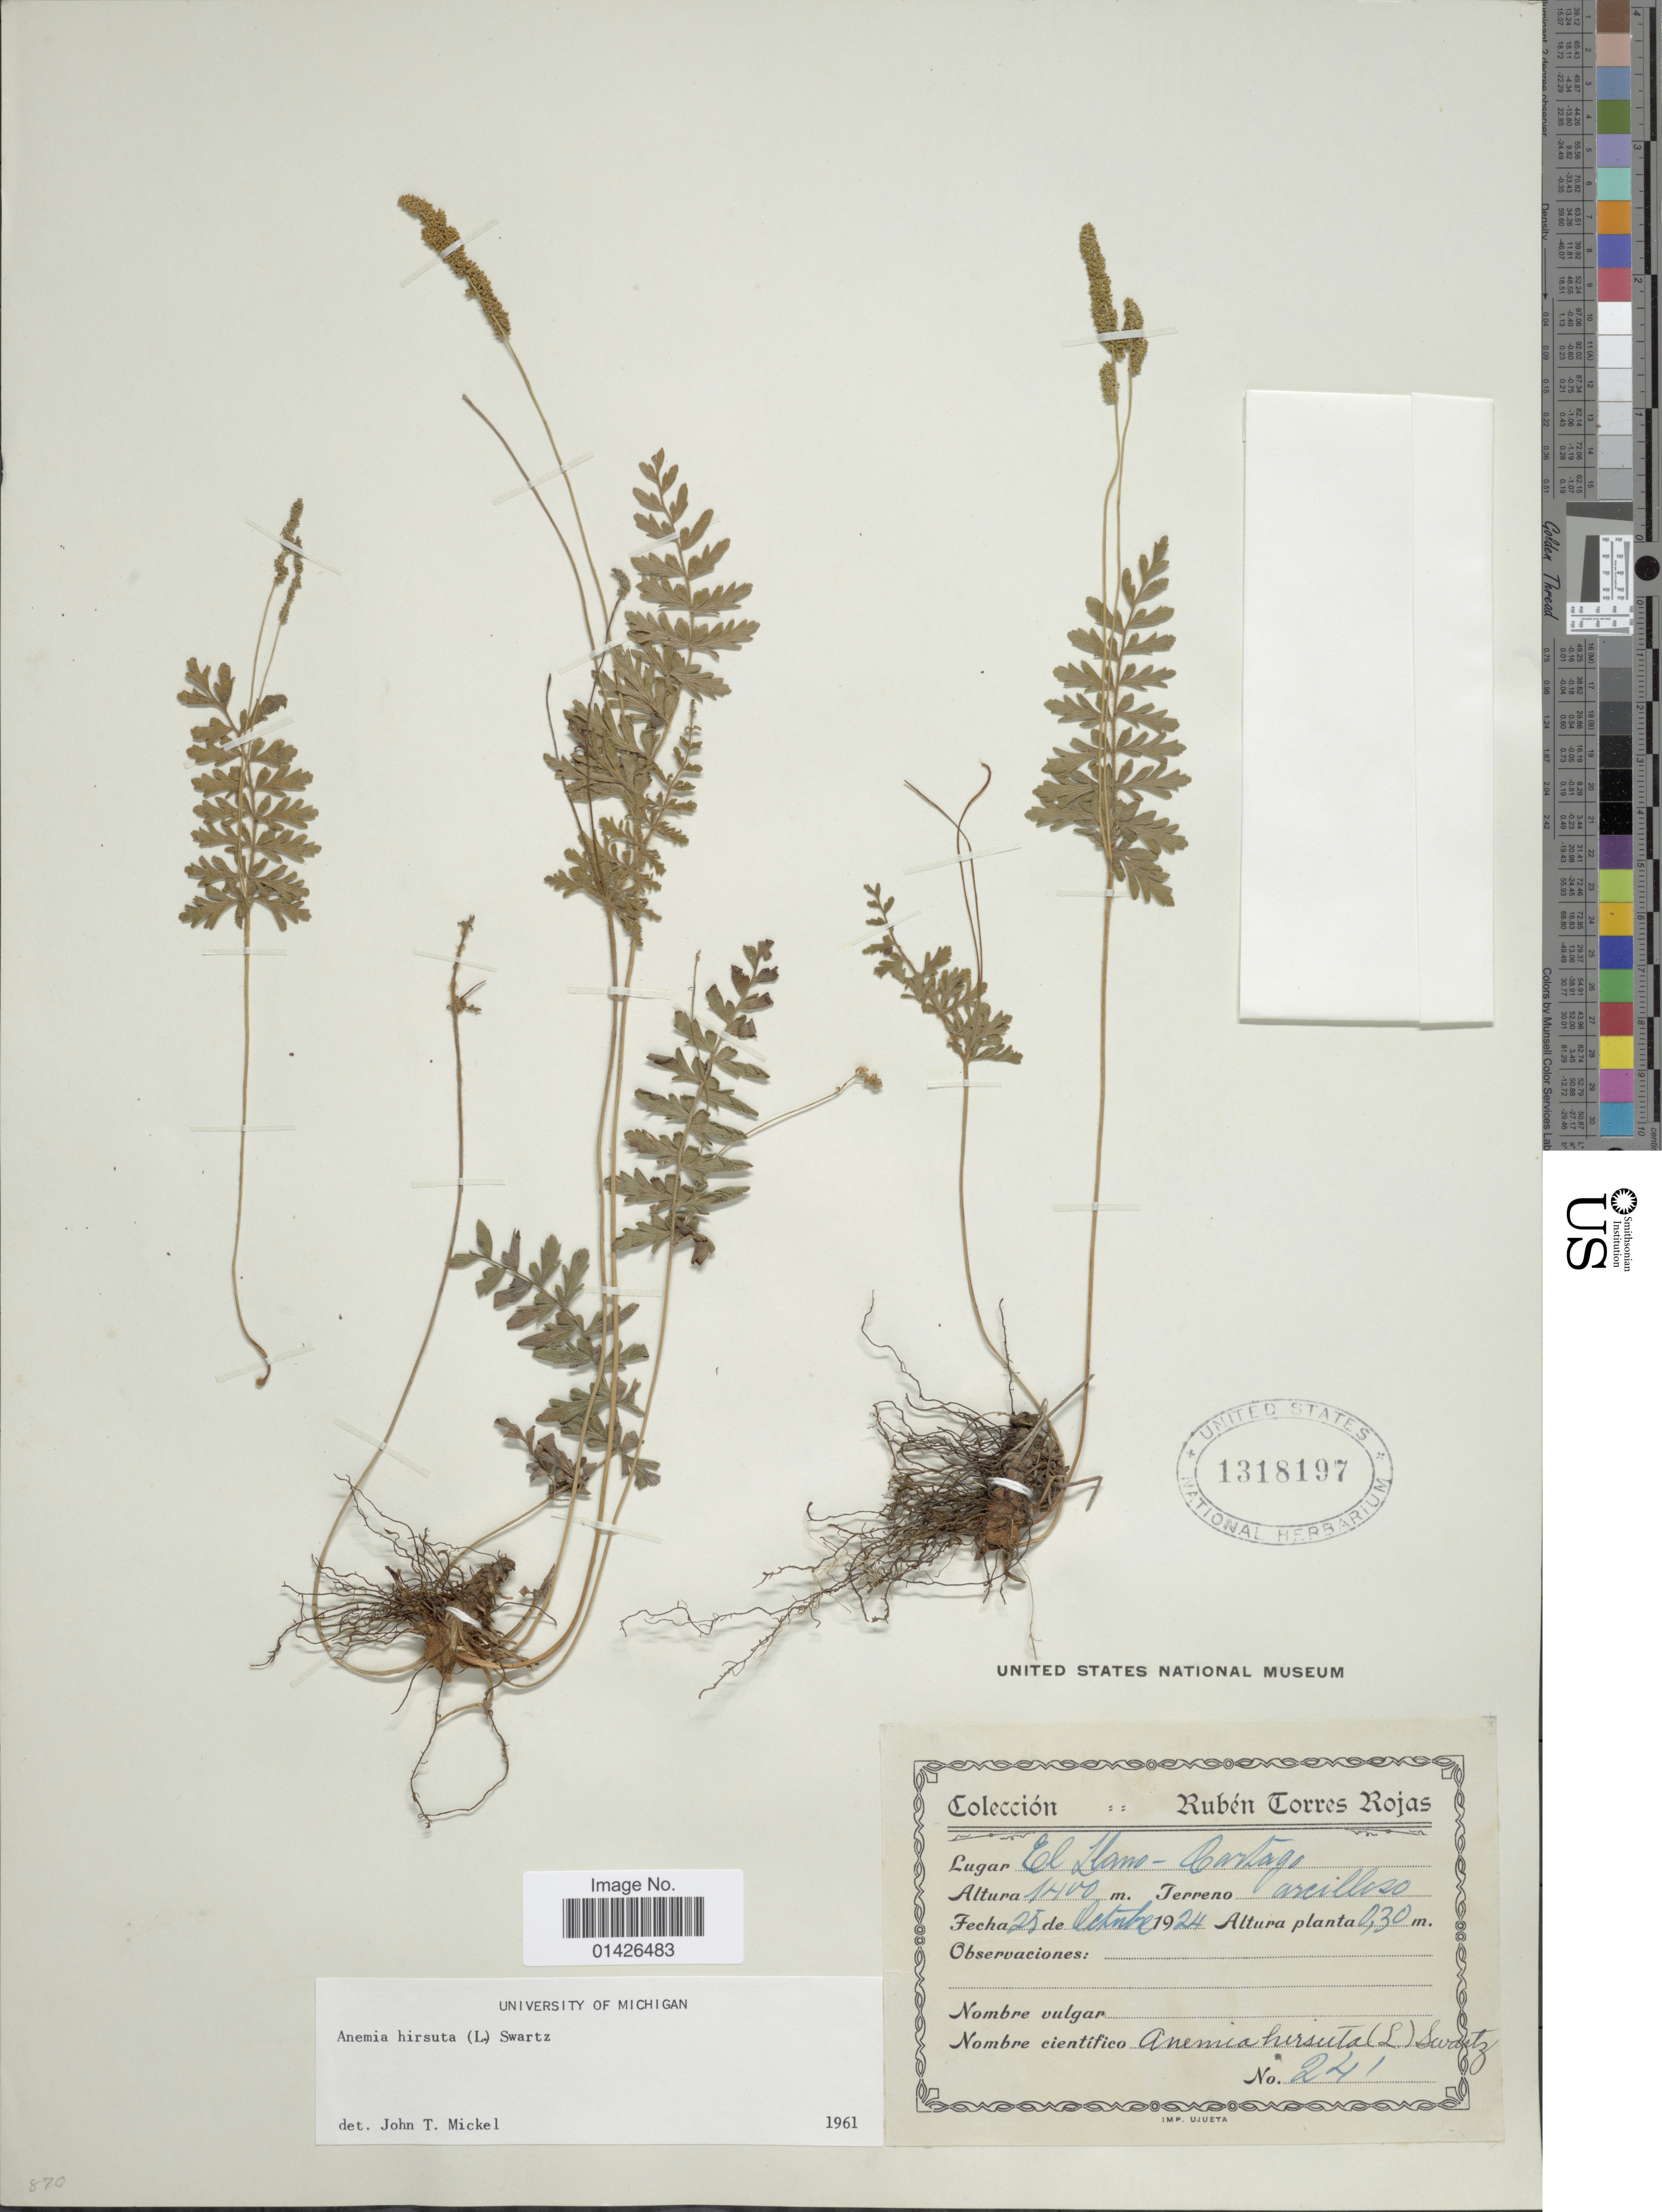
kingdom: Plantae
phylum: Tracheophyta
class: Polypodiopsida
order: Schizaeales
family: Anemiaceae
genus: Anemia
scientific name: Anemia hirsuta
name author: (L.) Sw.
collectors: R. Torres Rojas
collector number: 241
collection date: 1924-10-25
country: Costa Rica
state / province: Cartago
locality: El Llamo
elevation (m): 1400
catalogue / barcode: US 1318197